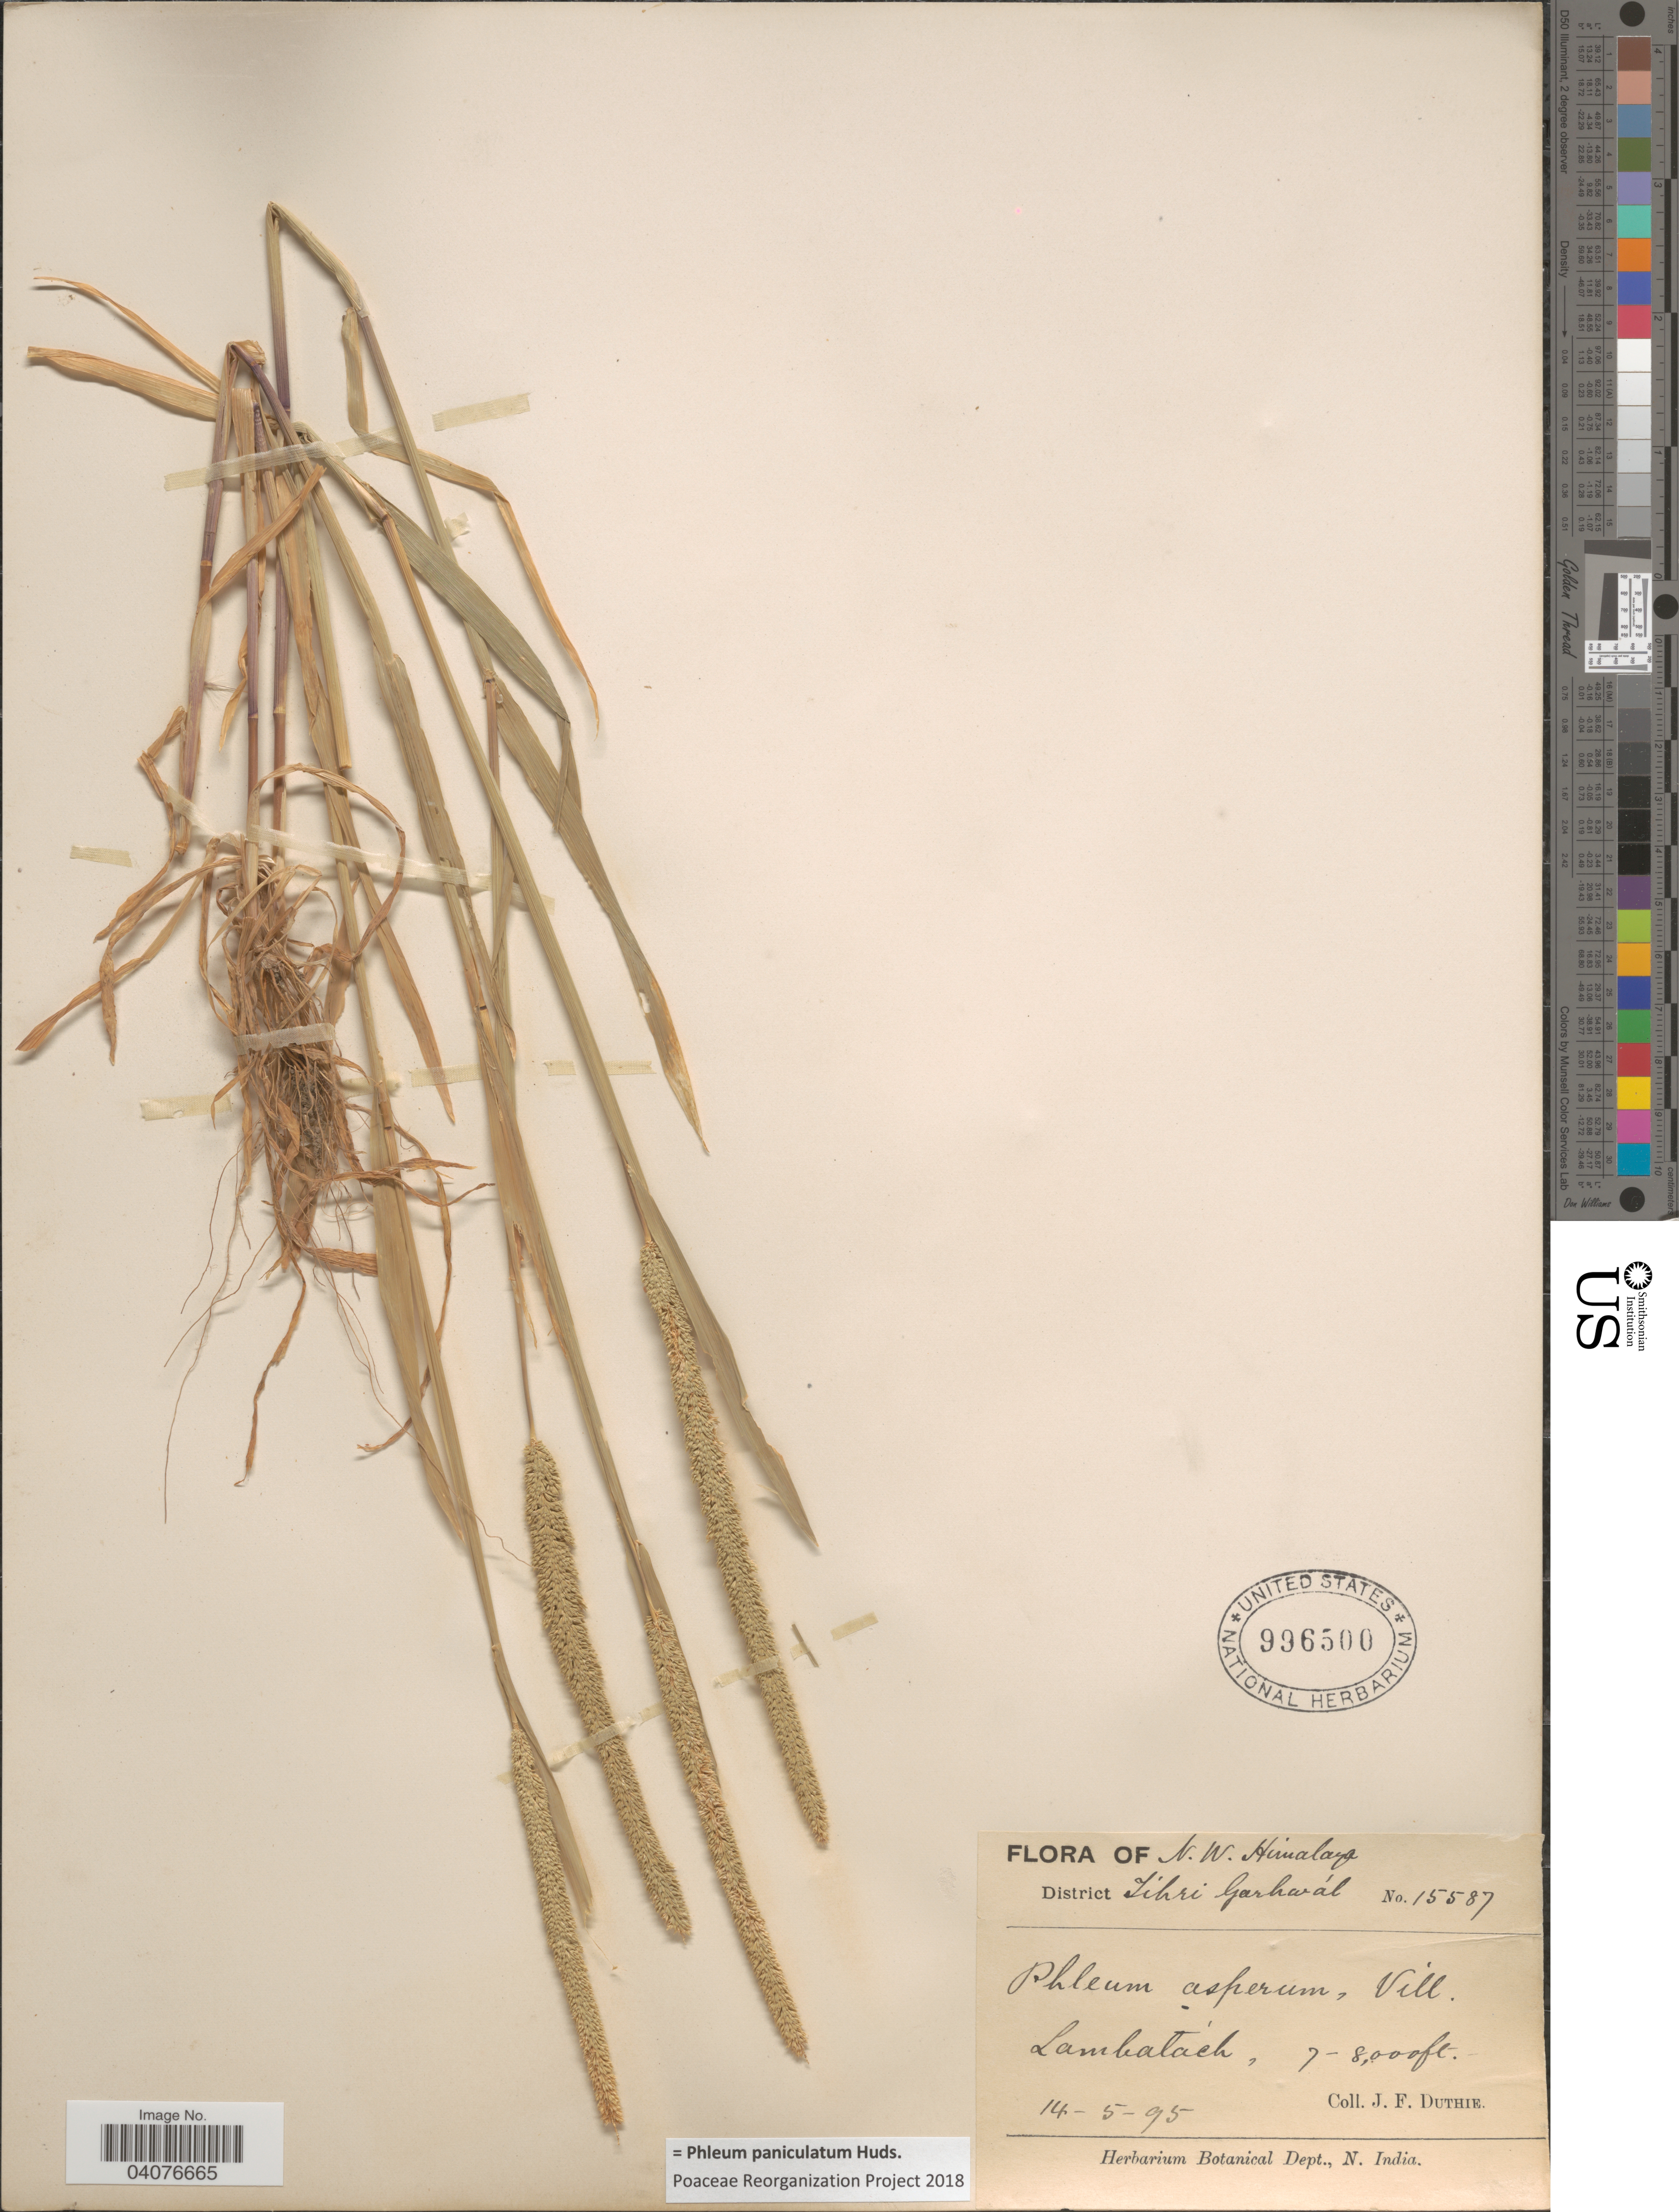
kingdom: Plantae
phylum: Tracheophyta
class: Liliopsida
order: Poales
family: Poaceae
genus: Phleum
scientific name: Phleum paniculatum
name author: Huds.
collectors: J. F. Duthie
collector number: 15587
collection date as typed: Transcribed d/m/y: 14/5/95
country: India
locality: N. W. Himalaya. District Tehri Garhwál. Lambalách.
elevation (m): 2134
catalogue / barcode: US 996500